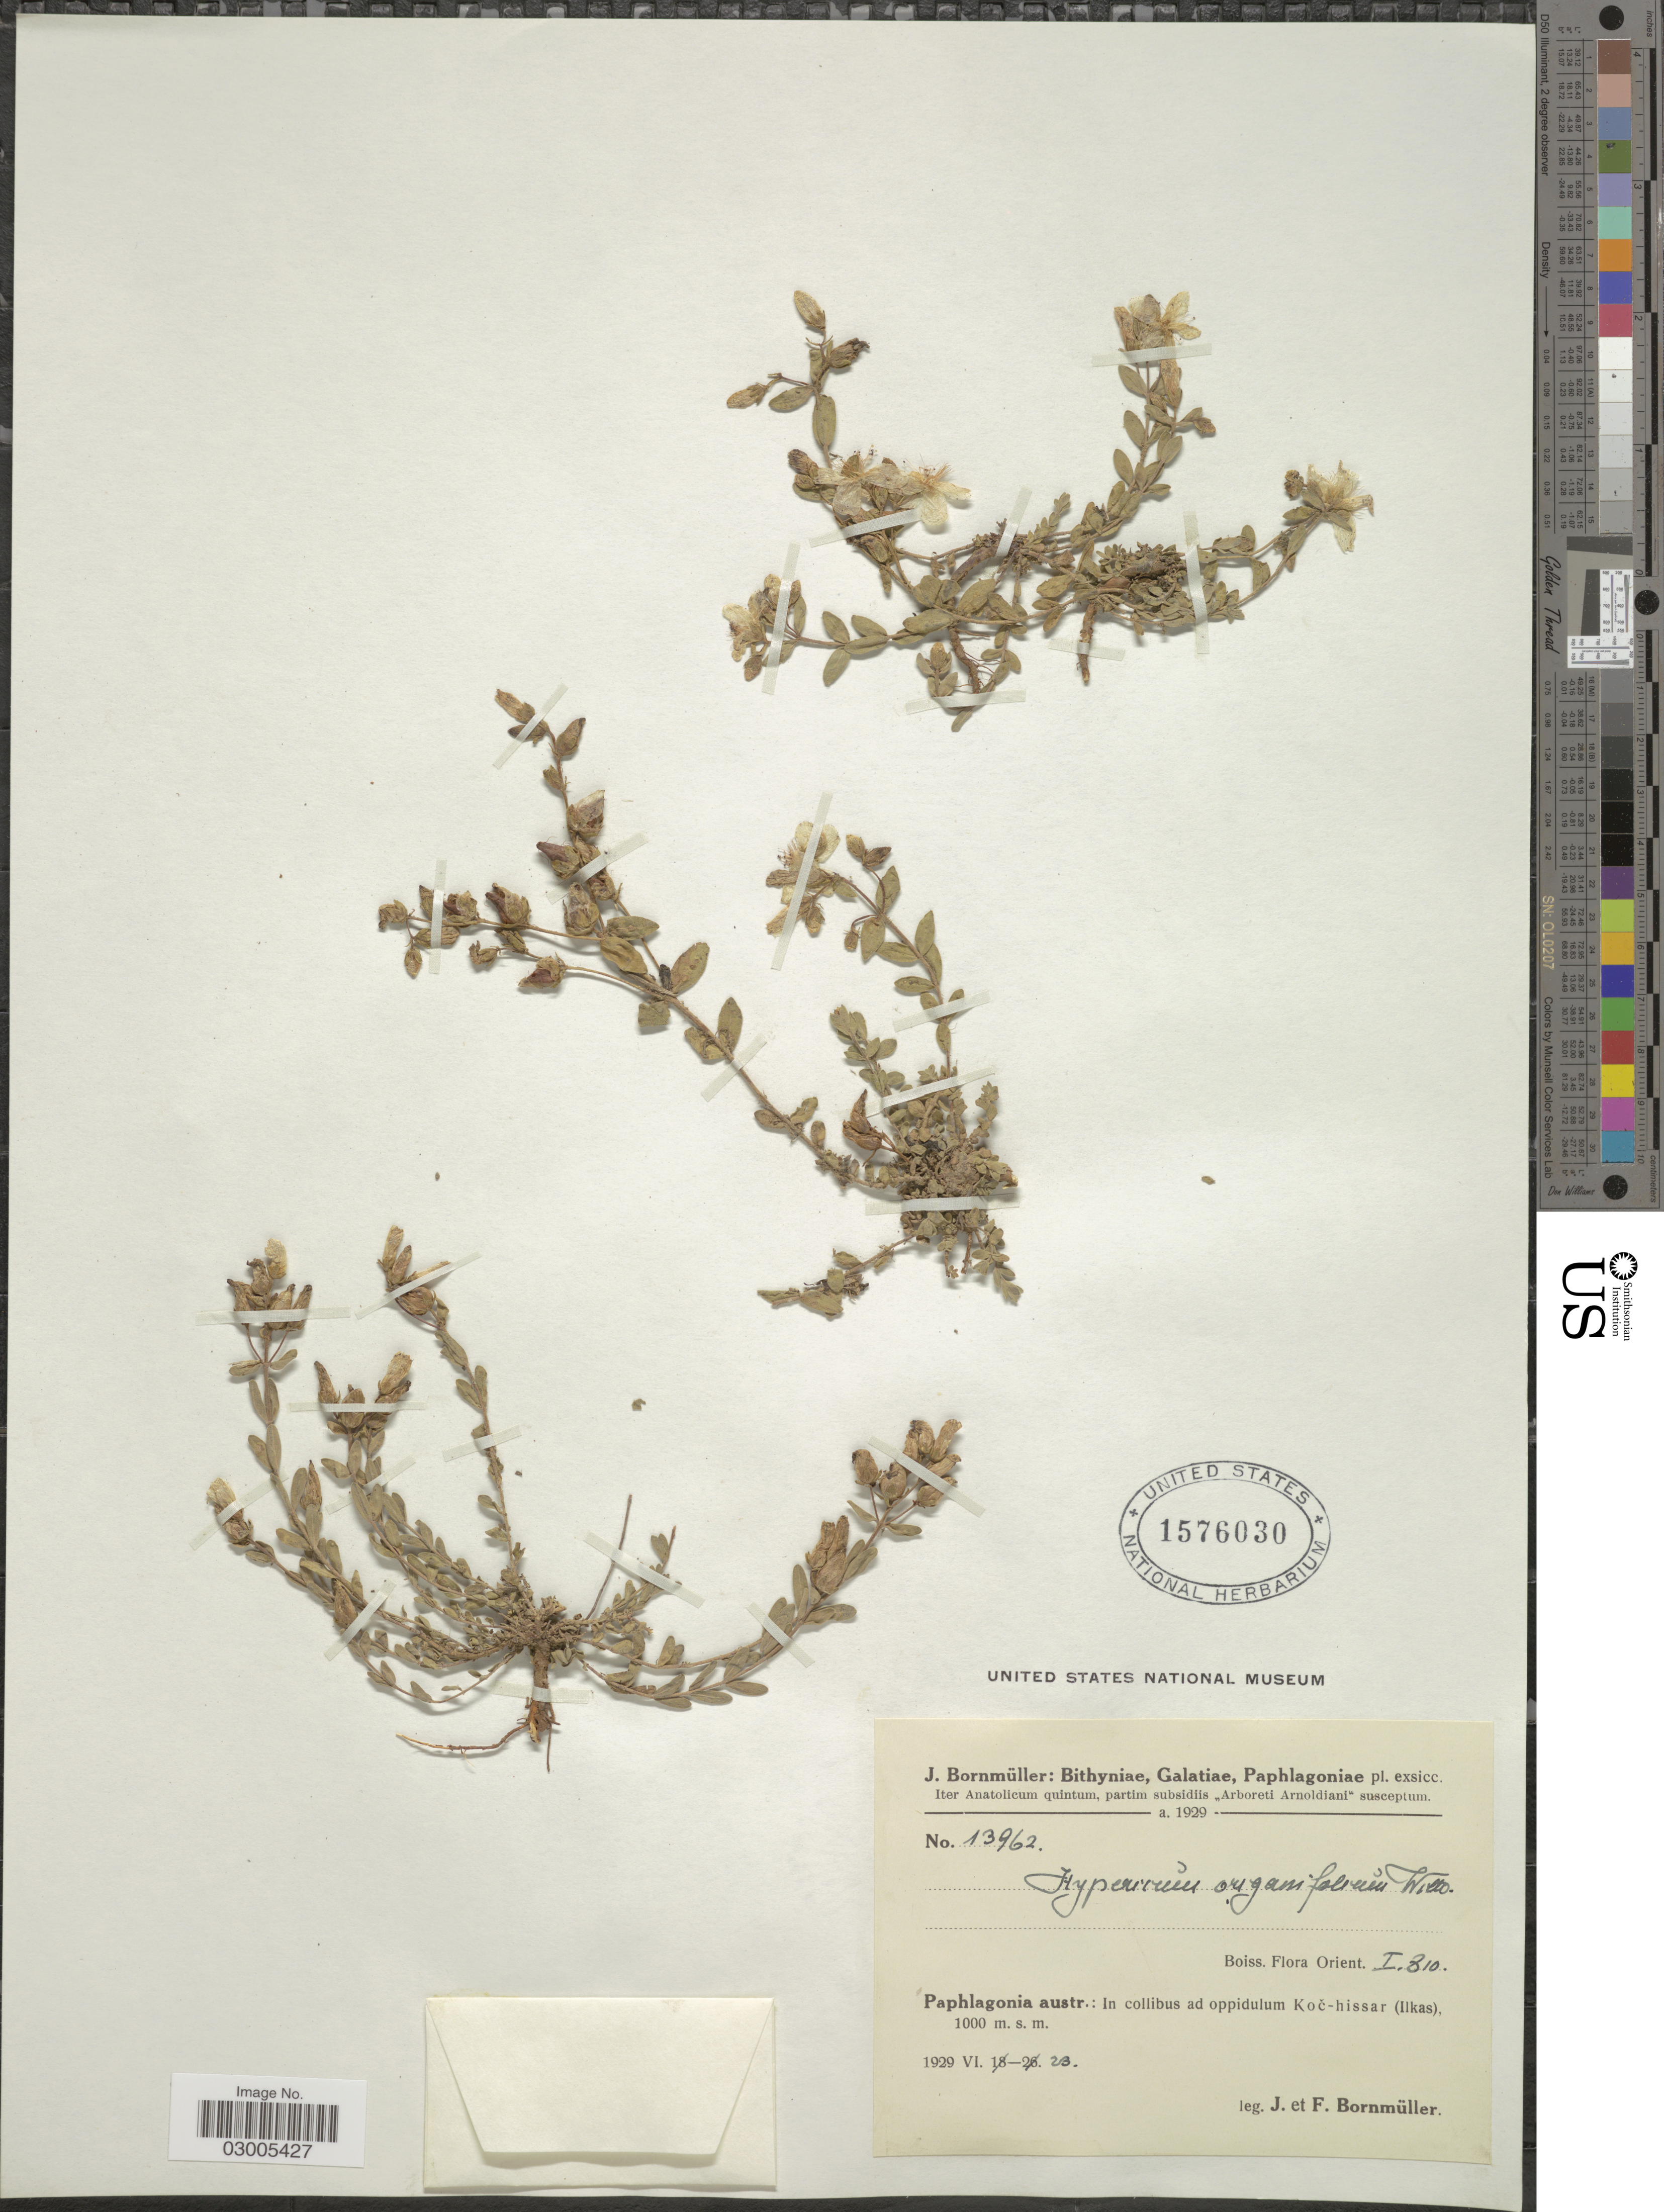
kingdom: Plantae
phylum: Tracheophyta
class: Magnoliopsida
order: Malpighiales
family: Hypericaceae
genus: Hypericum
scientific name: Hypericum origanifolium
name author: Willd.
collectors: J. Bornmüller & F. Bornmüller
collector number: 13962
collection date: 1929-06-23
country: Turkey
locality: Paphlagonia austr.: In collibus ad oppidulum Koč-hissar (Ilkas).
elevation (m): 1000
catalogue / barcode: US 1576030